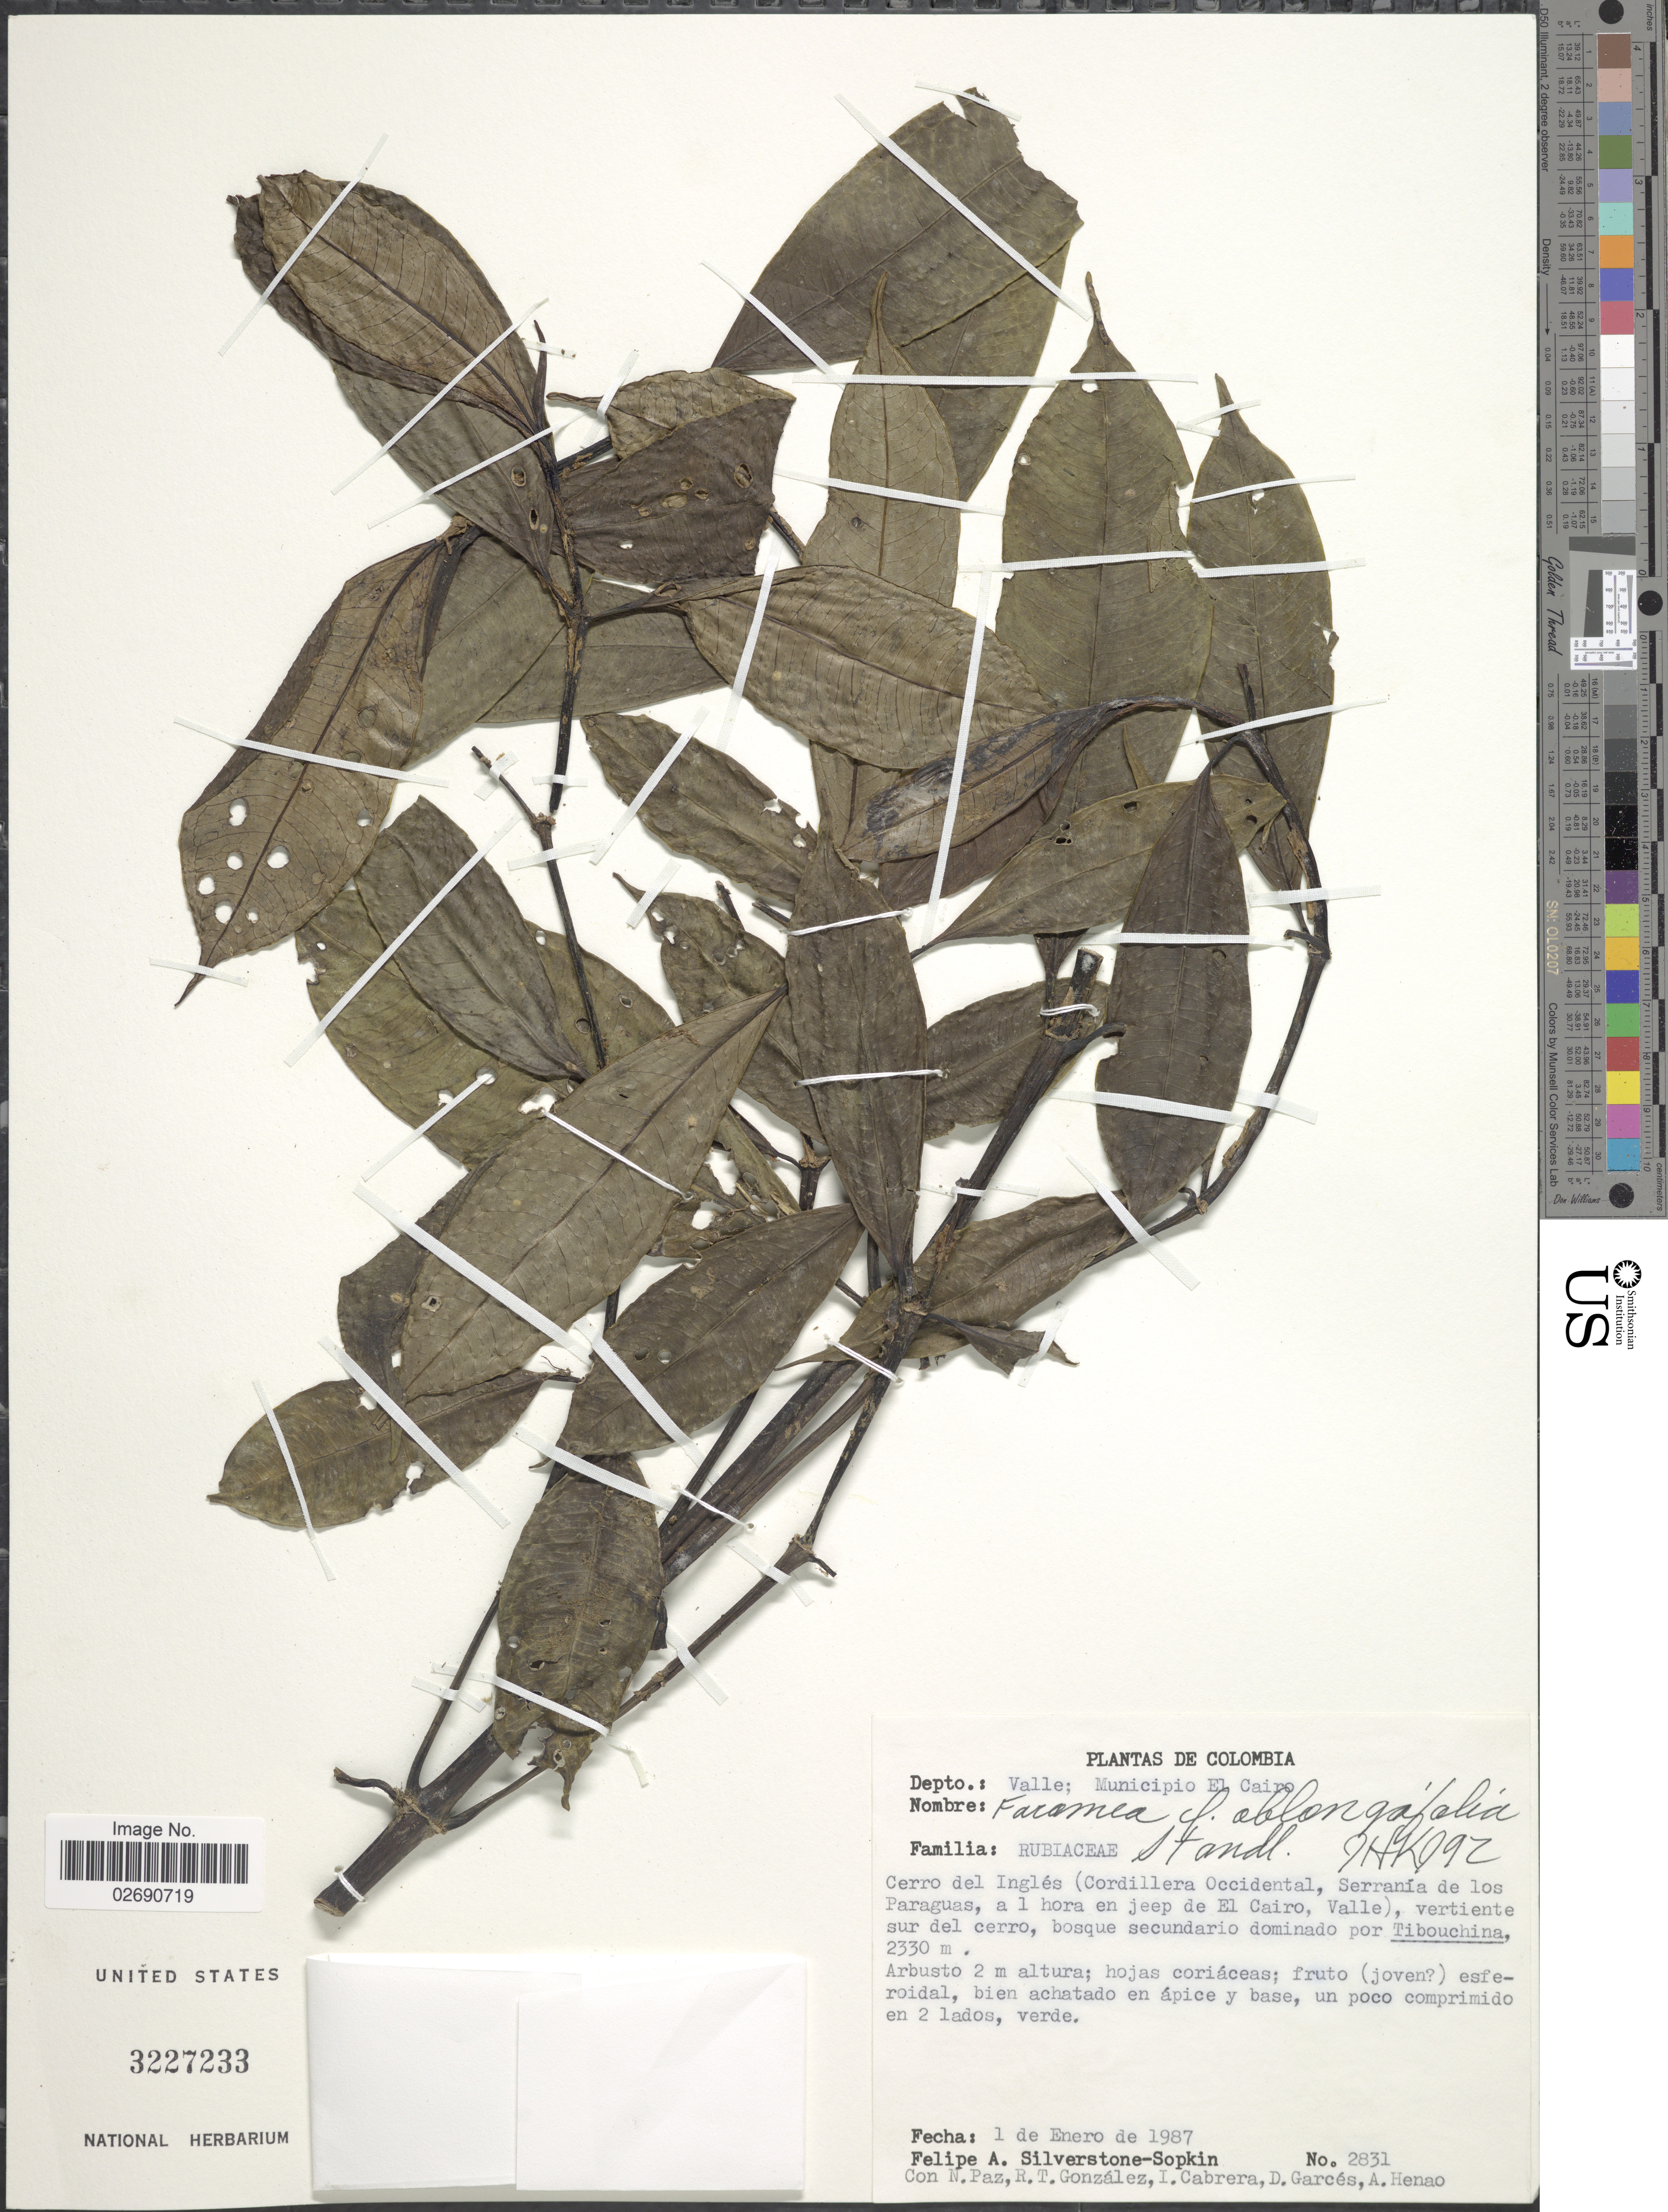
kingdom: Plantae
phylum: Tracheophyta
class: Magnoliopsida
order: Gentianales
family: Rubiaceae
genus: Faramea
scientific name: Faramea oblongifolia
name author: Standl.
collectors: P. A. Silverstone-Sopkin, N. Paz, R. Gonzalez, I. Cabrera & et al.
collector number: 2831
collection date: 1987-01-01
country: Colombia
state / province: Valle del Cauca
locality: Depto: Valle; Municipio El Cairo, Cerro del Inglés (Cordillera Occidental, Serranía de los Paraguas, a l hora en jeep de El Cairo, Valle) vertiente sur del cerro, bosque secundario dominado por Tibouchina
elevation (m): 2330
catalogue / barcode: US 3227233